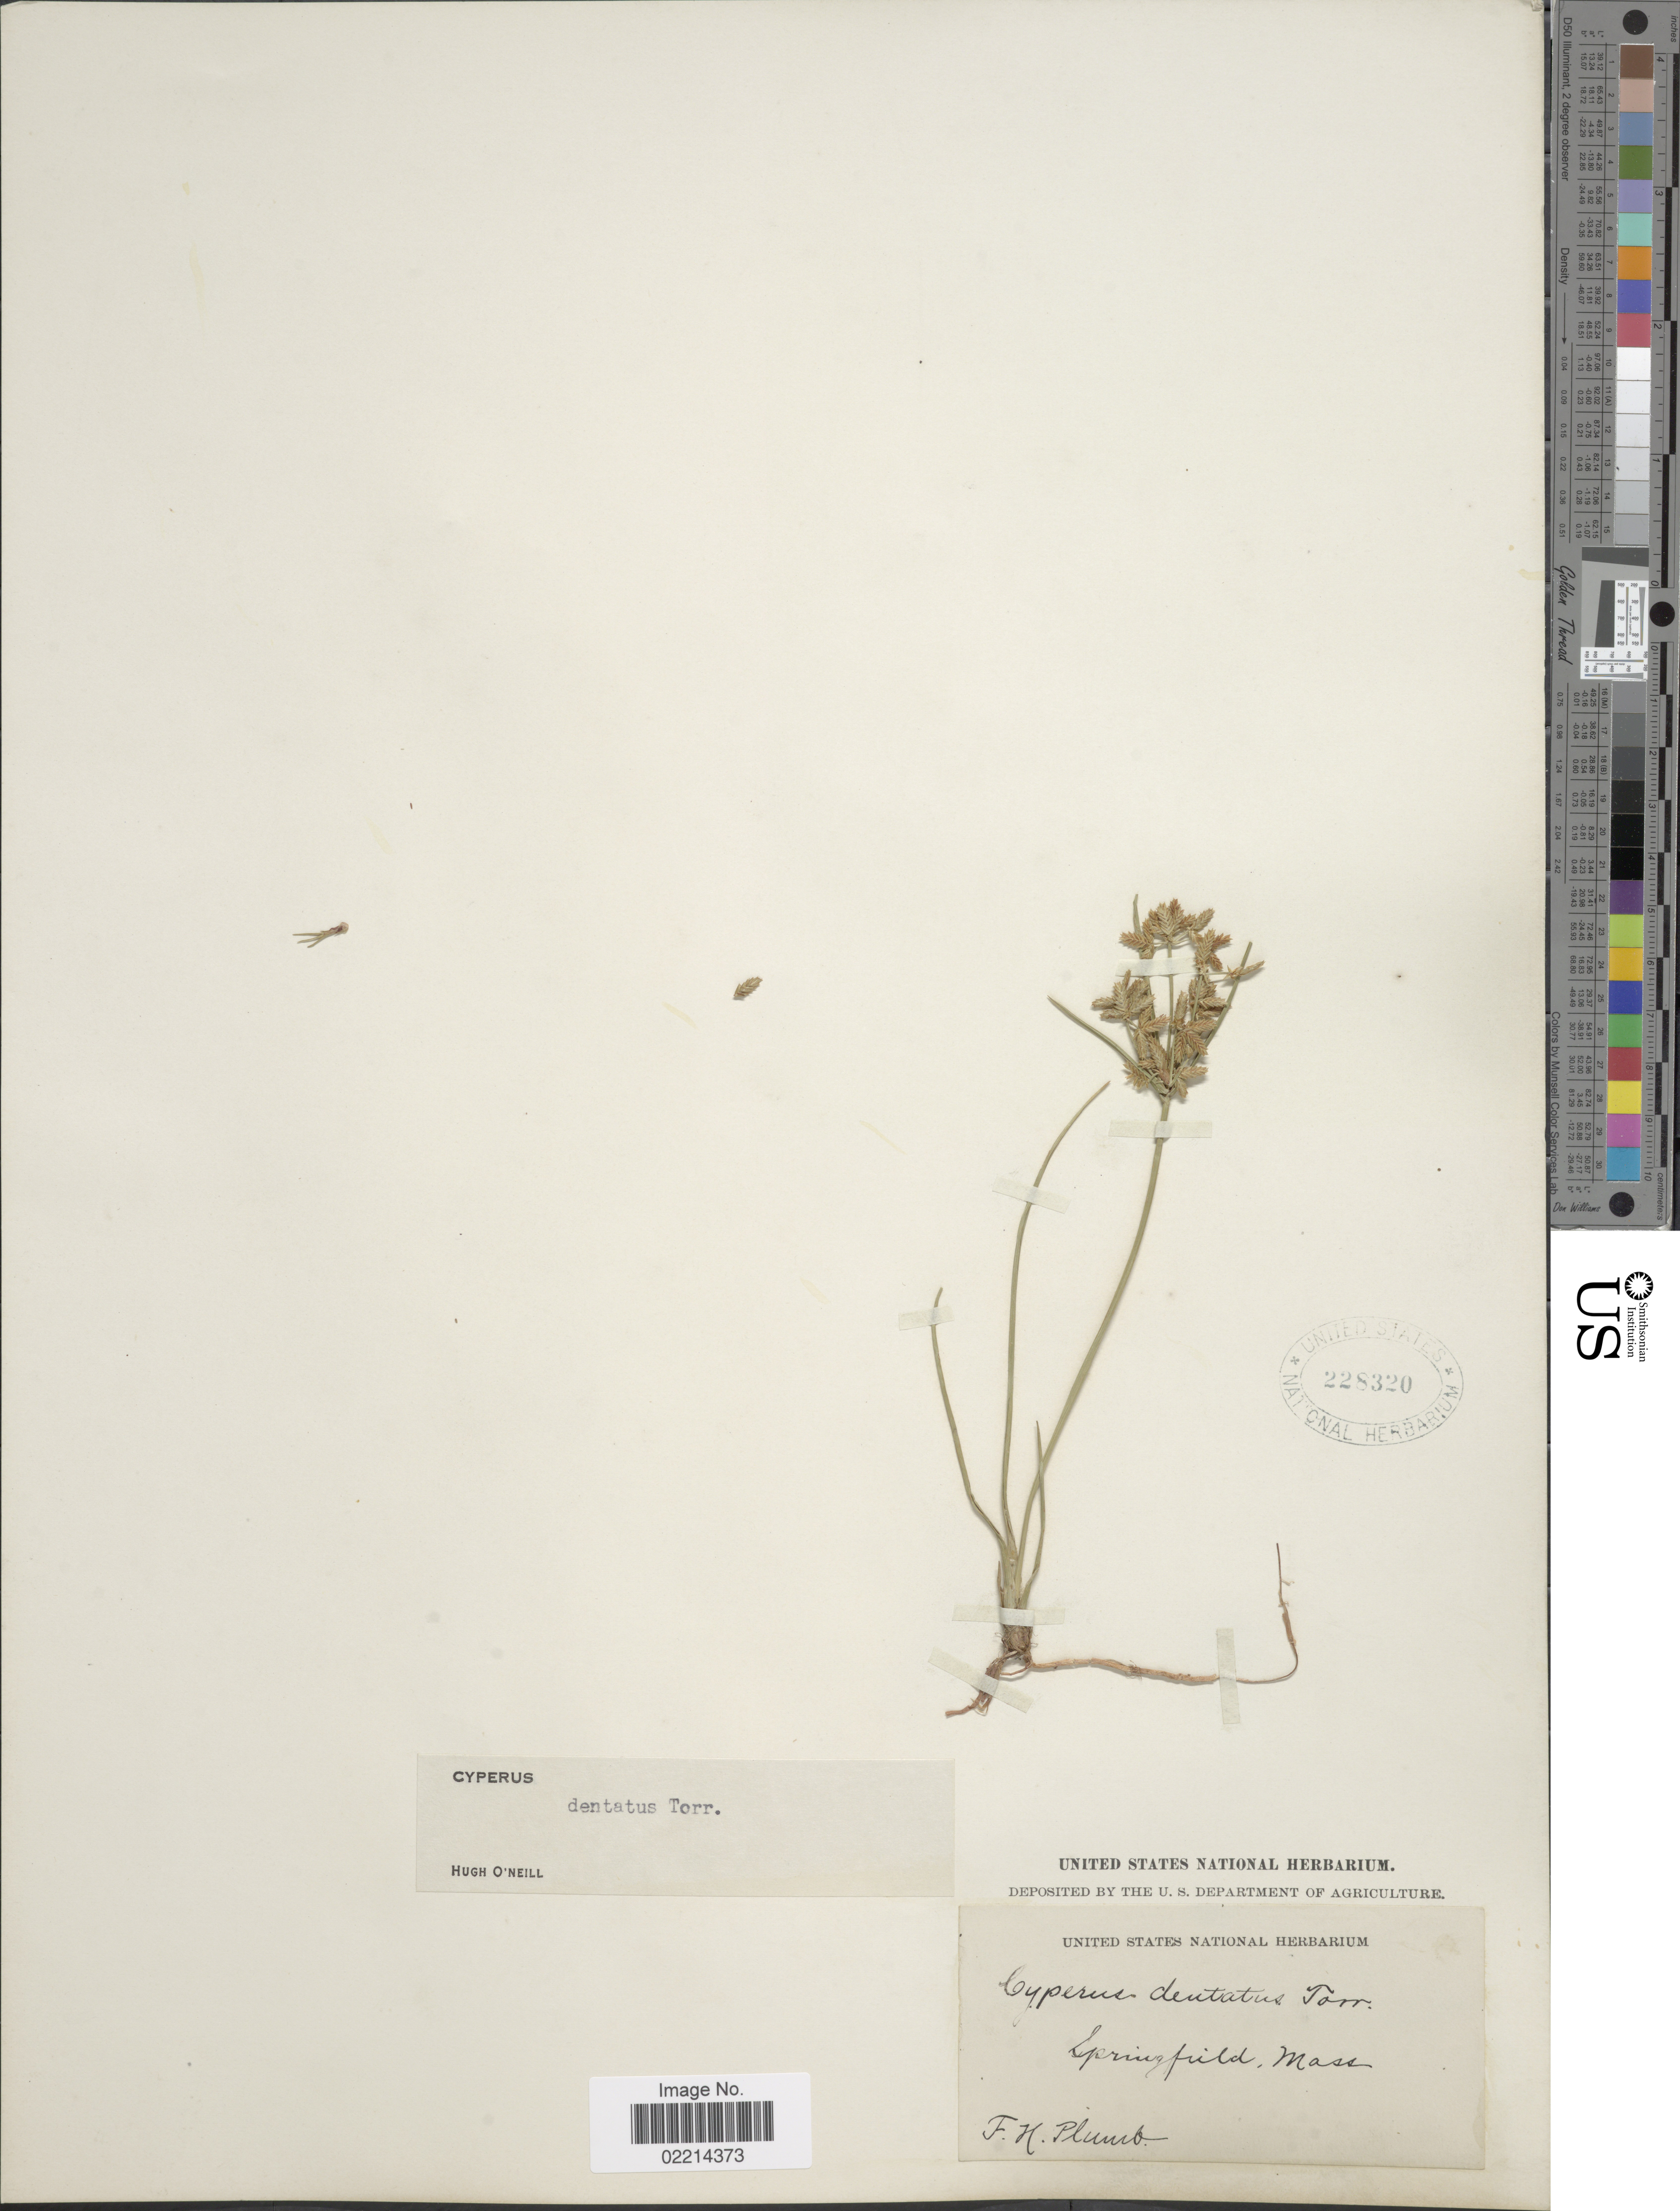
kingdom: Plantae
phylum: Tracheophyta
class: Liliopsida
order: Poales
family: Cyperaceae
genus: Cyperus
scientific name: Cyperus dentatus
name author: Torr.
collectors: F. Plumb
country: United States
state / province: Massachusetts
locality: Springfield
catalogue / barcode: US 228320